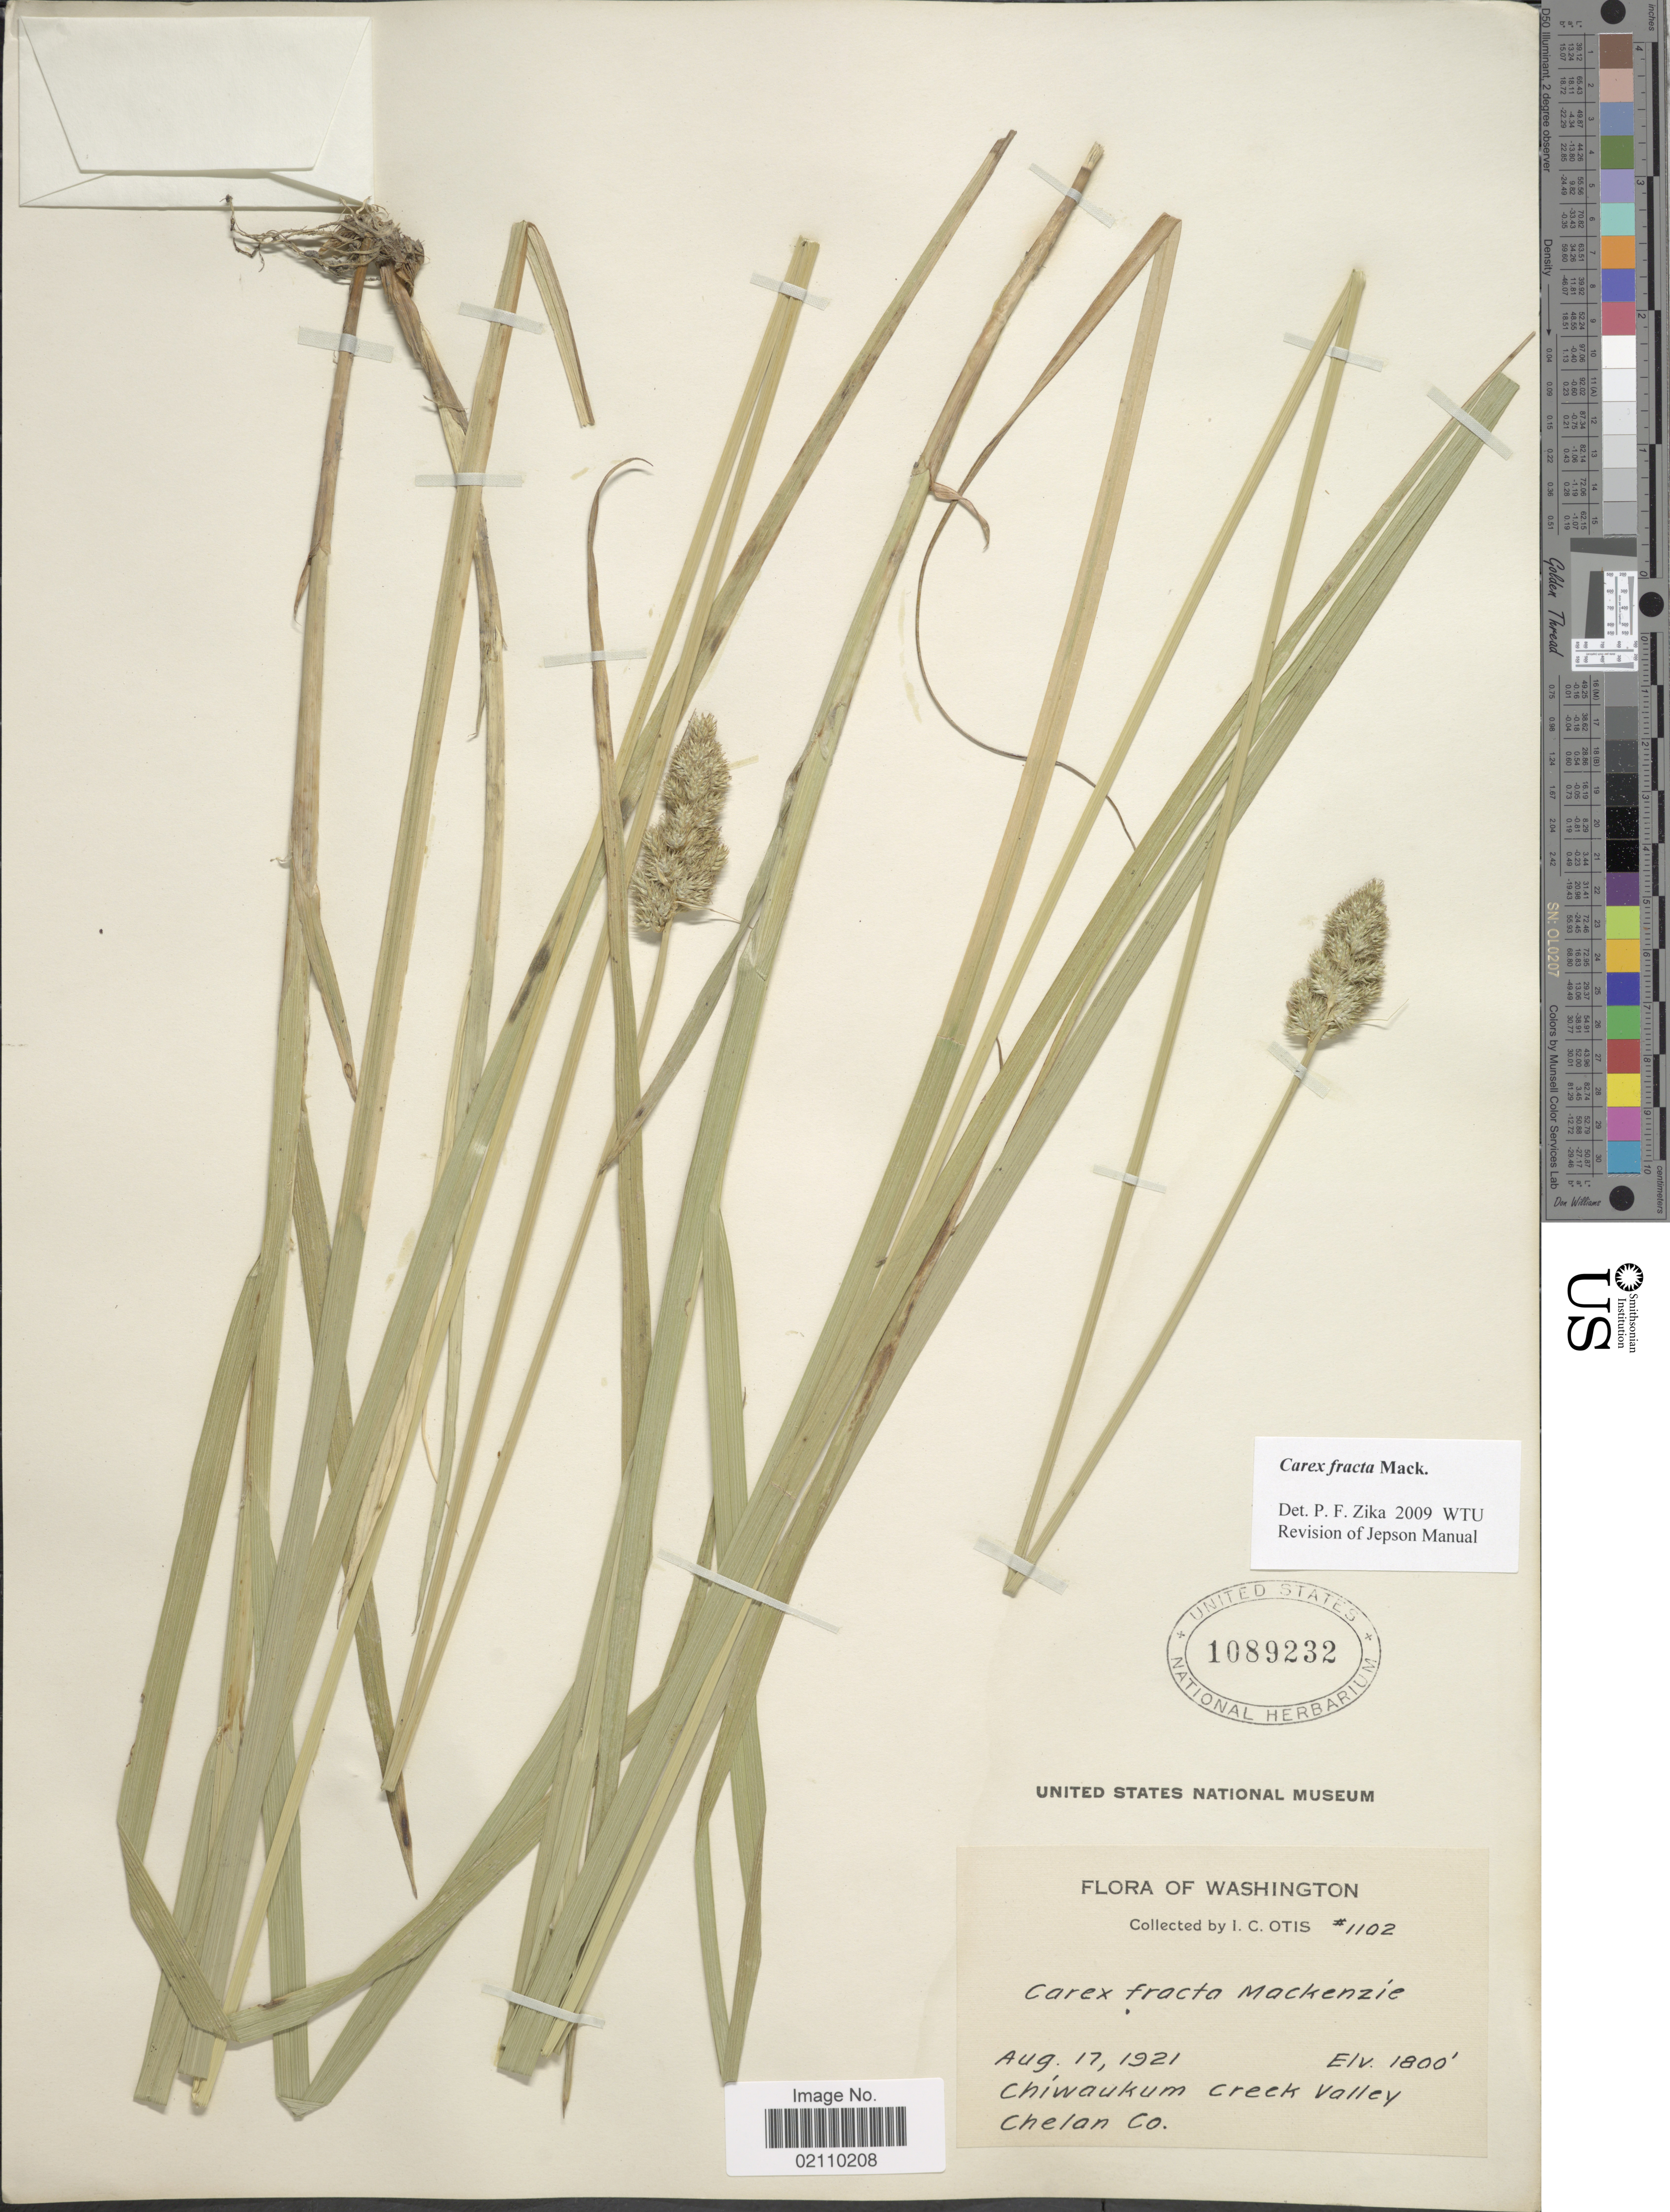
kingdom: Plantae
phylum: Tracheophyta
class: Liliopsida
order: Poales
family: Cyperaceae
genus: Carex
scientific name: Carex fracta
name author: Mack.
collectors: I. C. Otis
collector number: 1102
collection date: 1921-08-17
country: United States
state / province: Washington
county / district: Chelan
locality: Chiwaukum Creek Valley, Chelan Co.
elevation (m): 549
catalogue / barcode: US 1089232